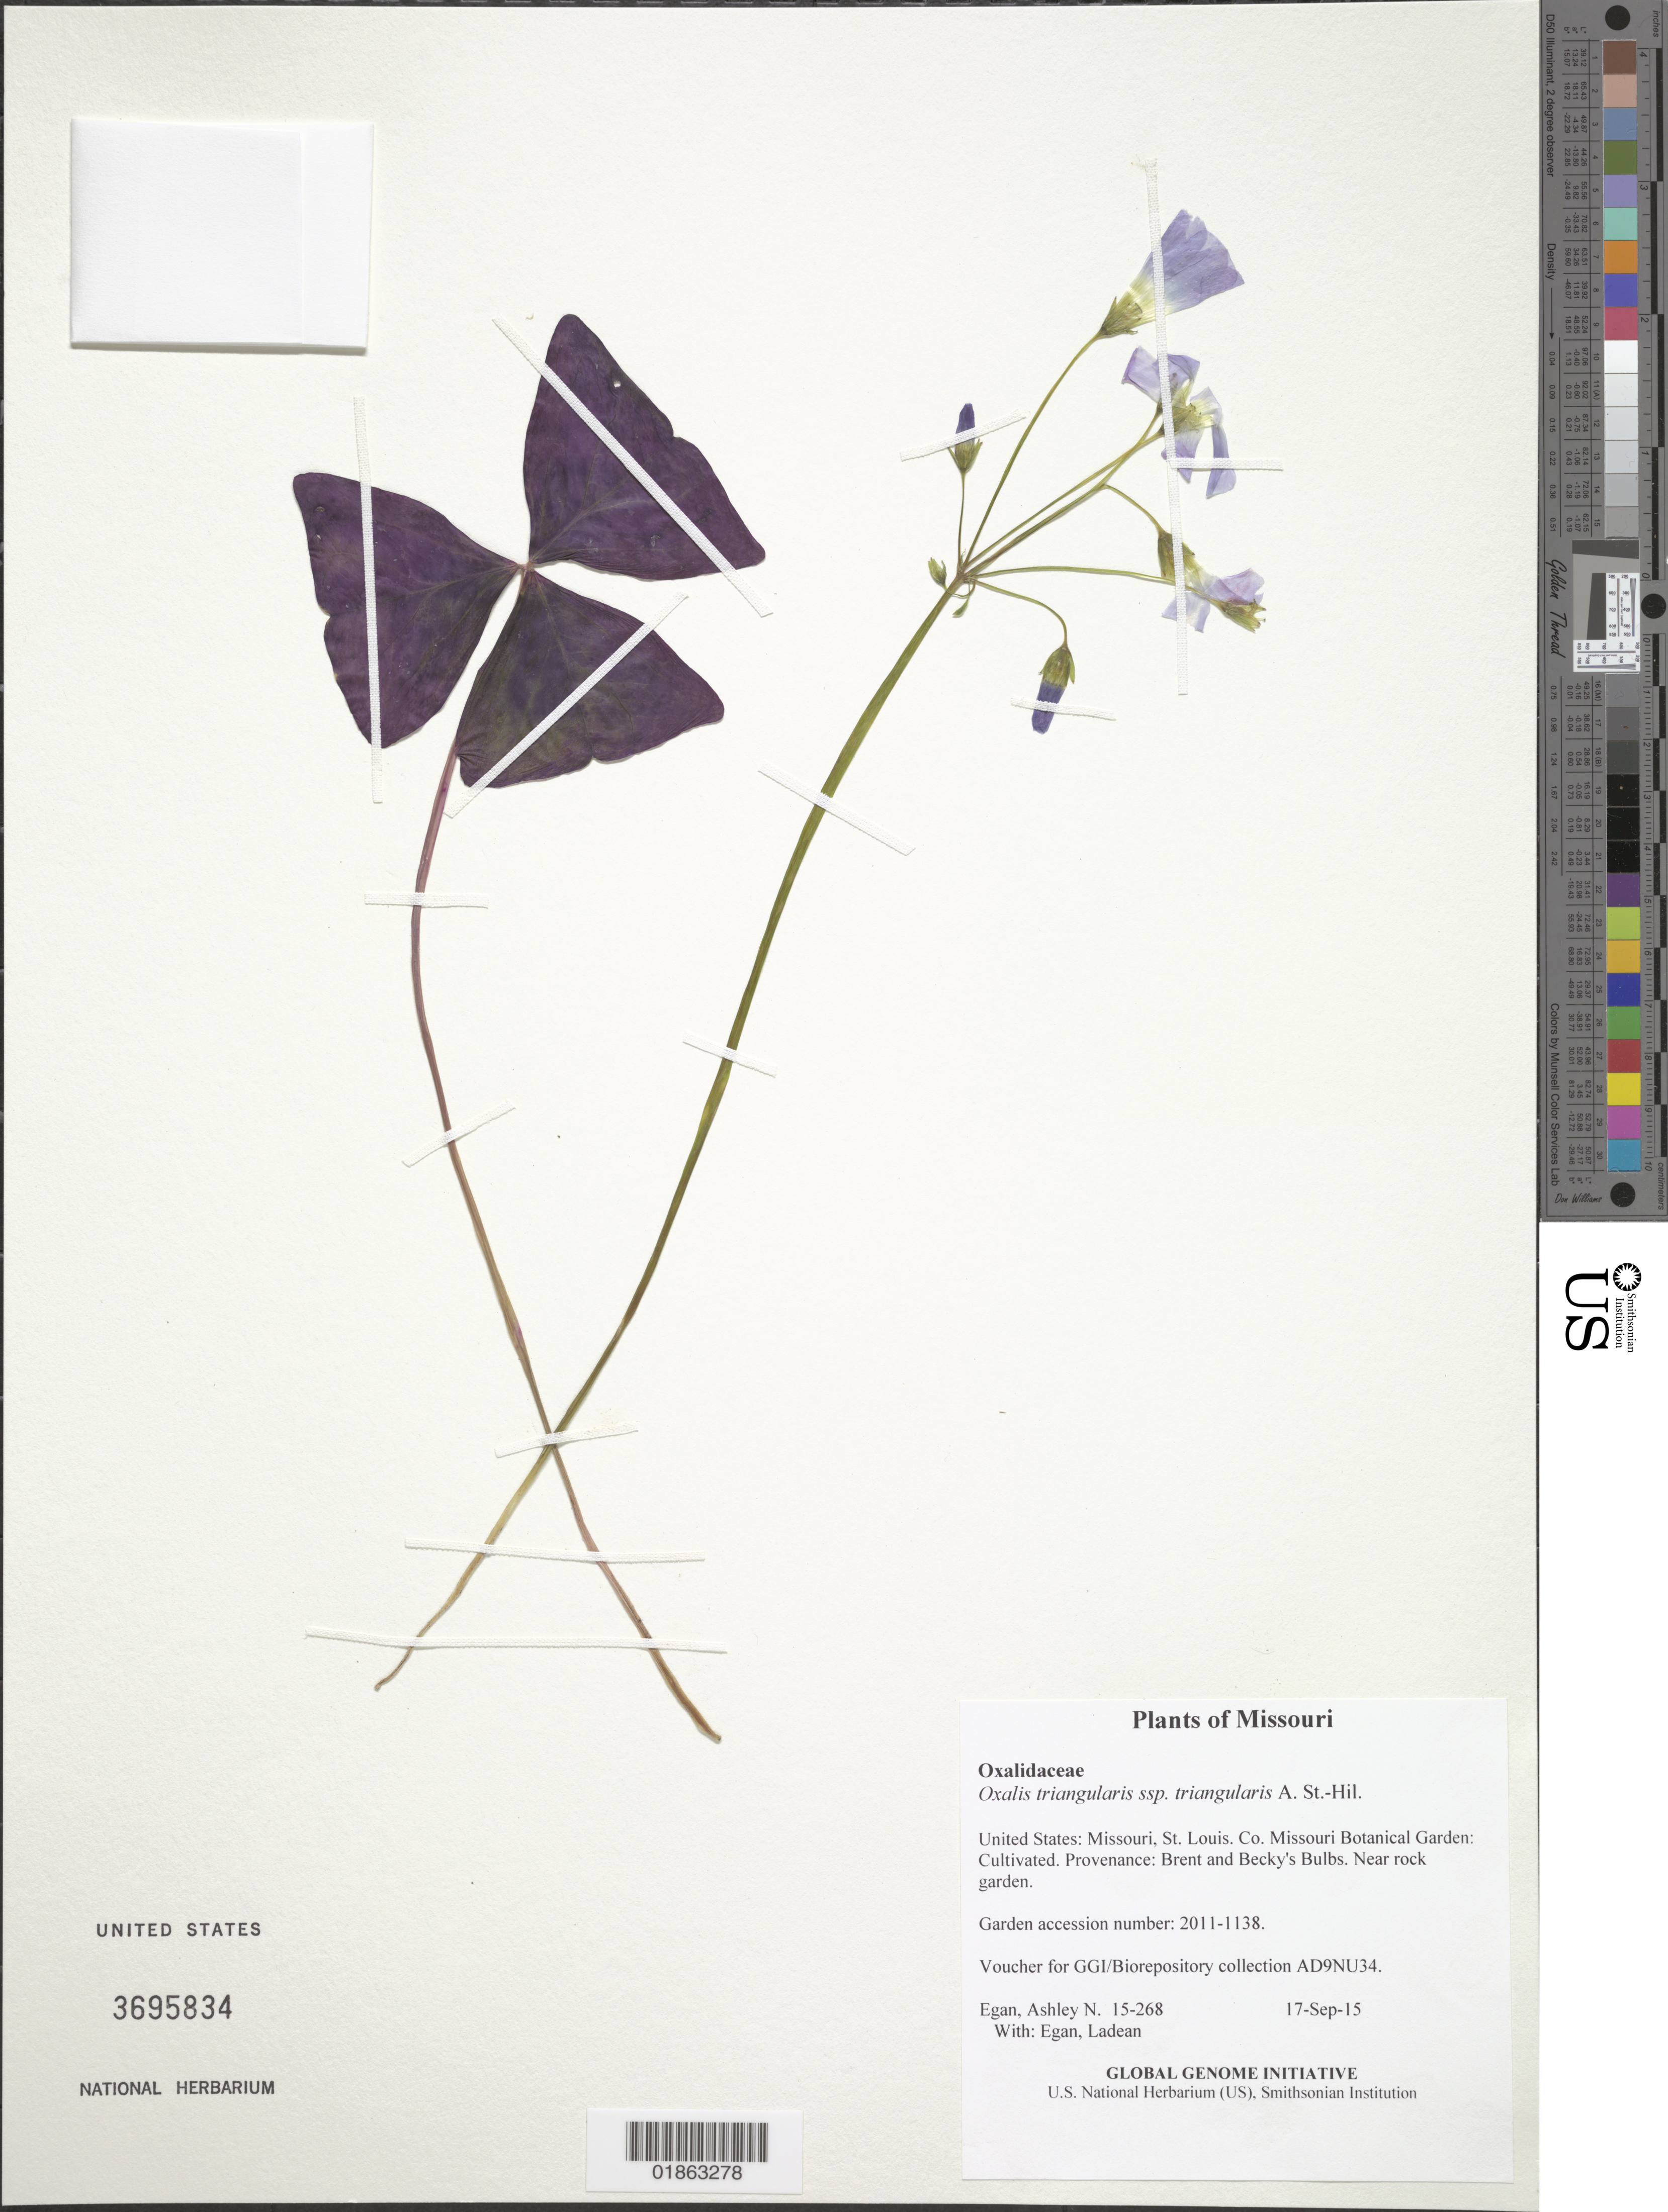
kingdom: Plantae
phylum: Tracheophyta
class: Magnoliopsida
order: Oxalidales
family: Oxalidaceae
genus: Oxalis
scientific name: Oxalis triangularis subsp. triangularis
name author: A. St.-Hil.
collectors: A. N. Egan & L. Egan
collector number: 15-268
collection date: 2015-09-17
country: United States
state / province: Missouri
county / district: St. Louis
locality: Missouri Botanical Garden: Cultivated. Provenance: Brent and Becky's Bulbs. Near rock garden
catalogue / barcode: US 3695834